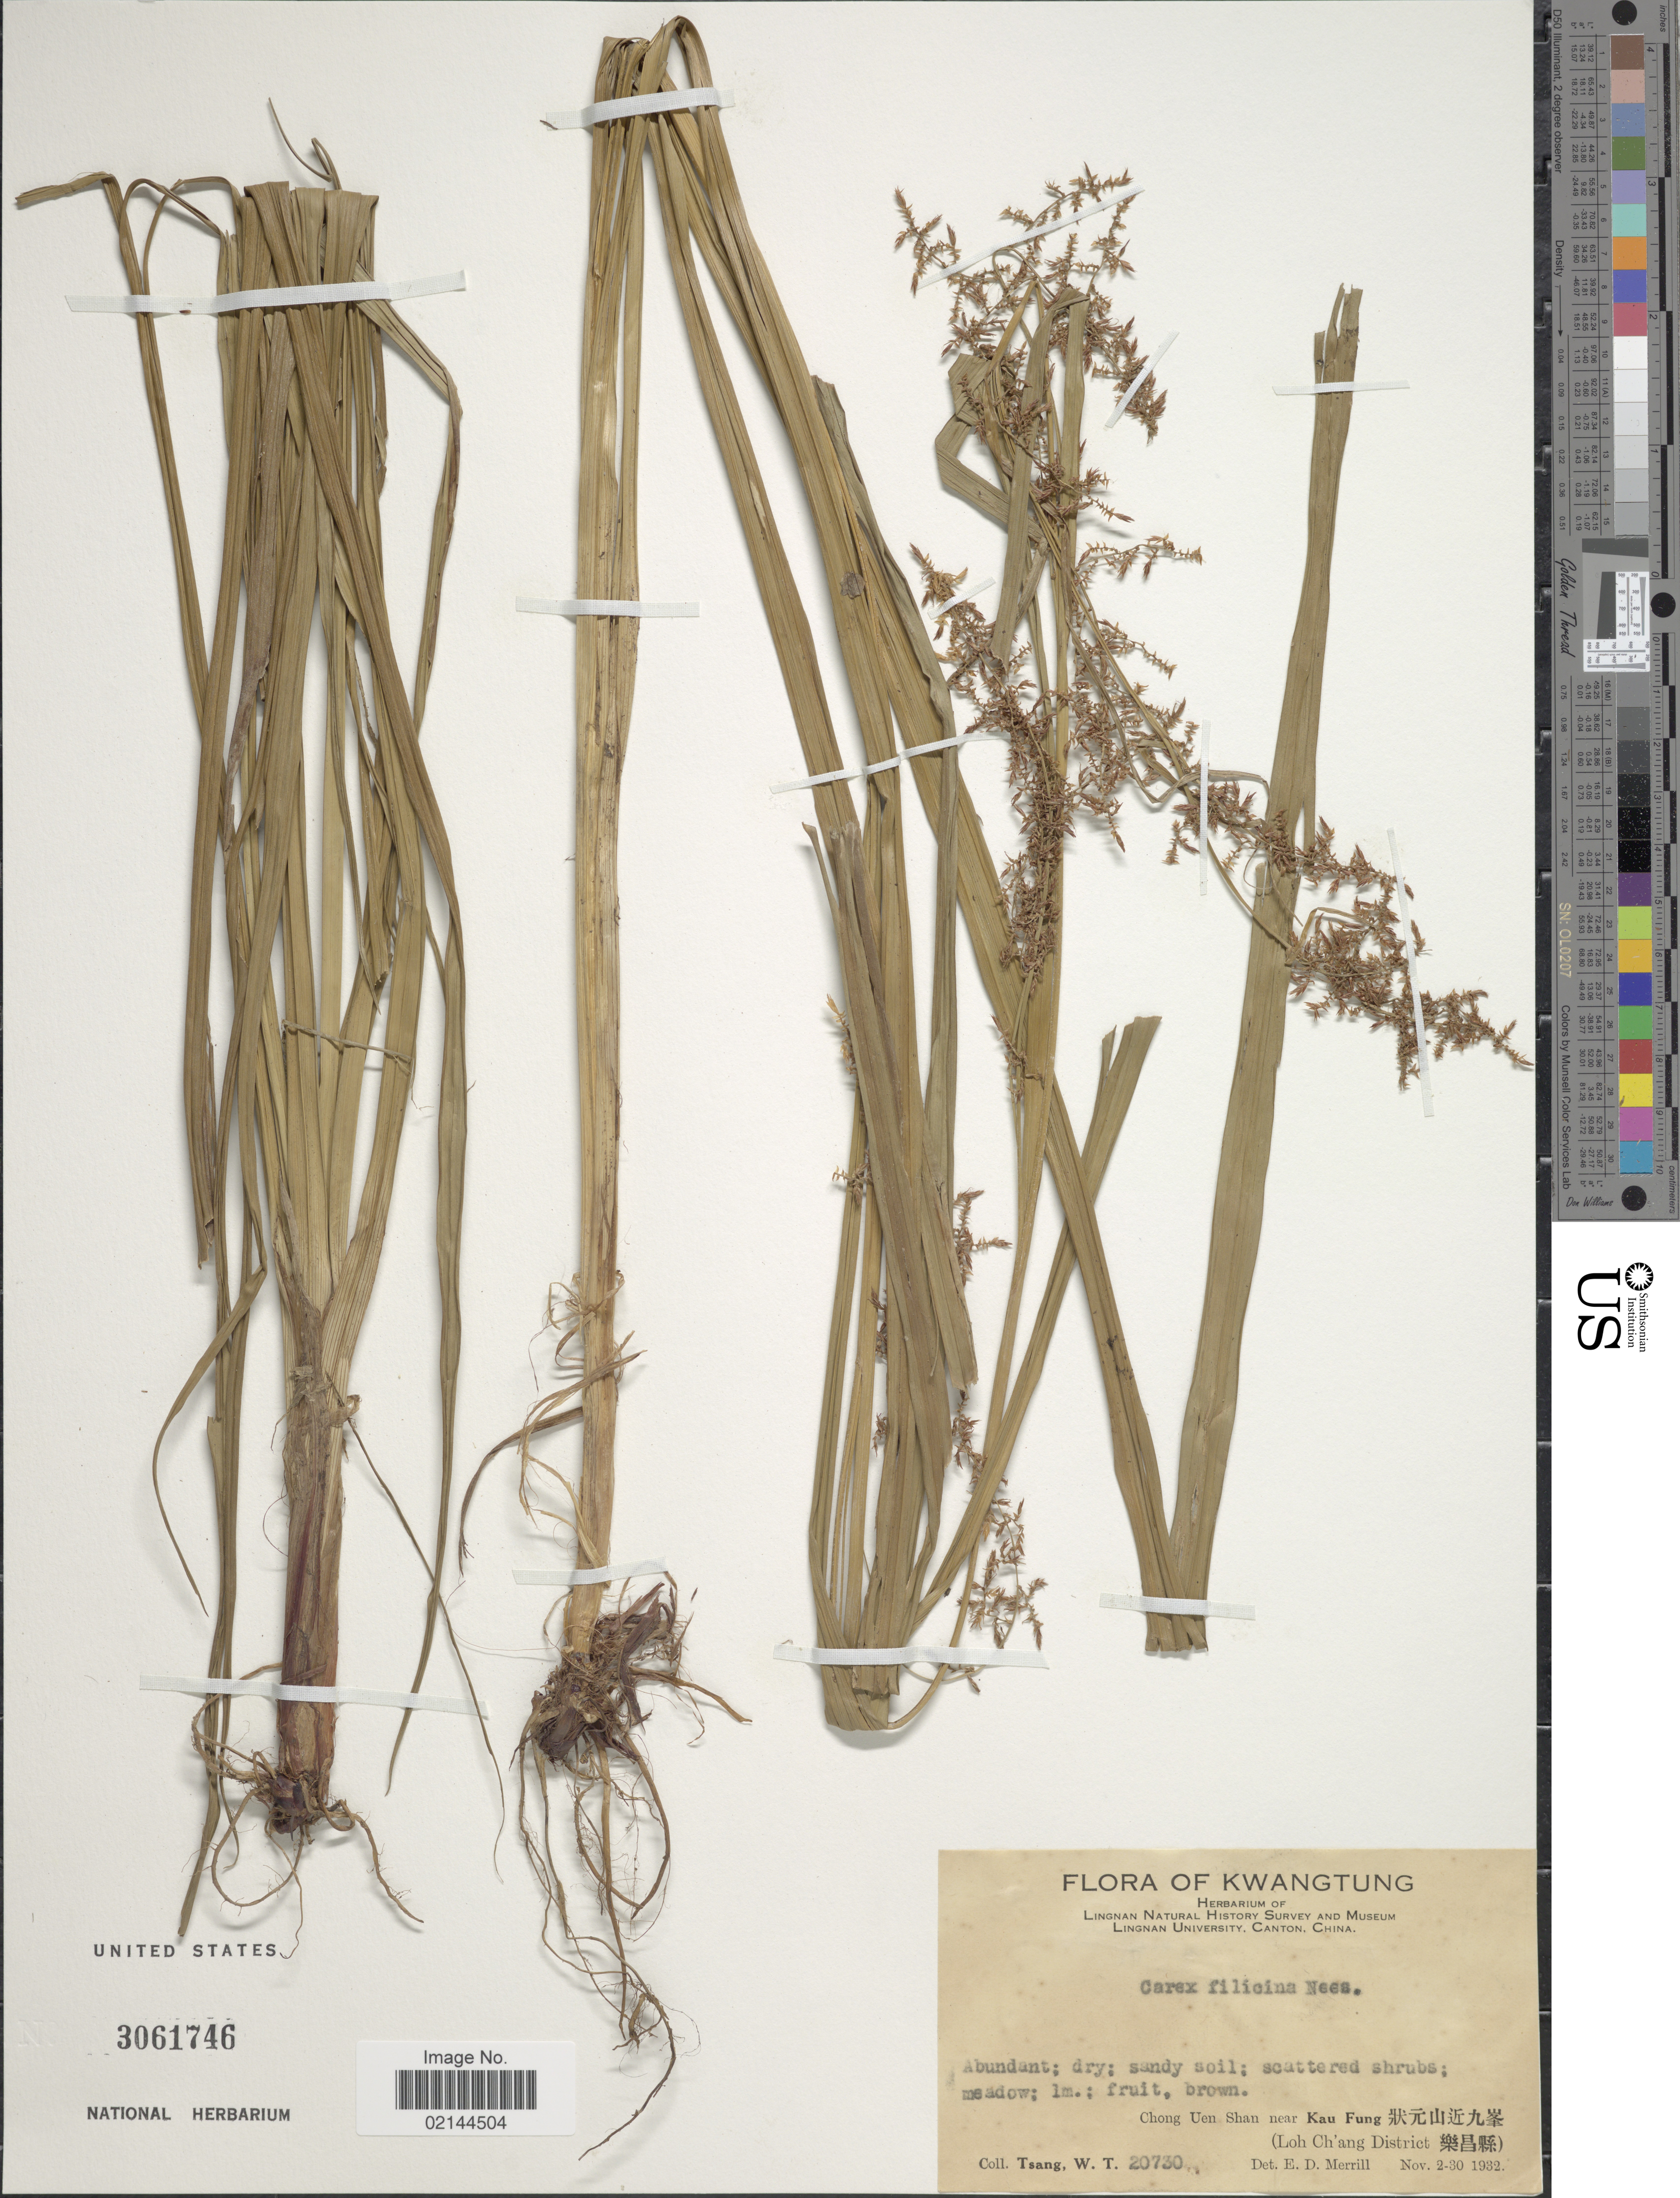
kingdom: Plantae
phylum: Tracheophyta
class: Liliopsida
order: Poales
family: Cyperaceae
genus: Carex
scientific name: Carex filicina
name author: Nees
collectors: W. T. Tsang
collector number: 20730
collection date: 1932-11-02/1932-11-30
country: China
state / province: Guangdong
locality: Kwangtung. Chong Uen Sahn near Kau Fung (Loh Ch'ang District)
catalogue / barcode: US 3061746